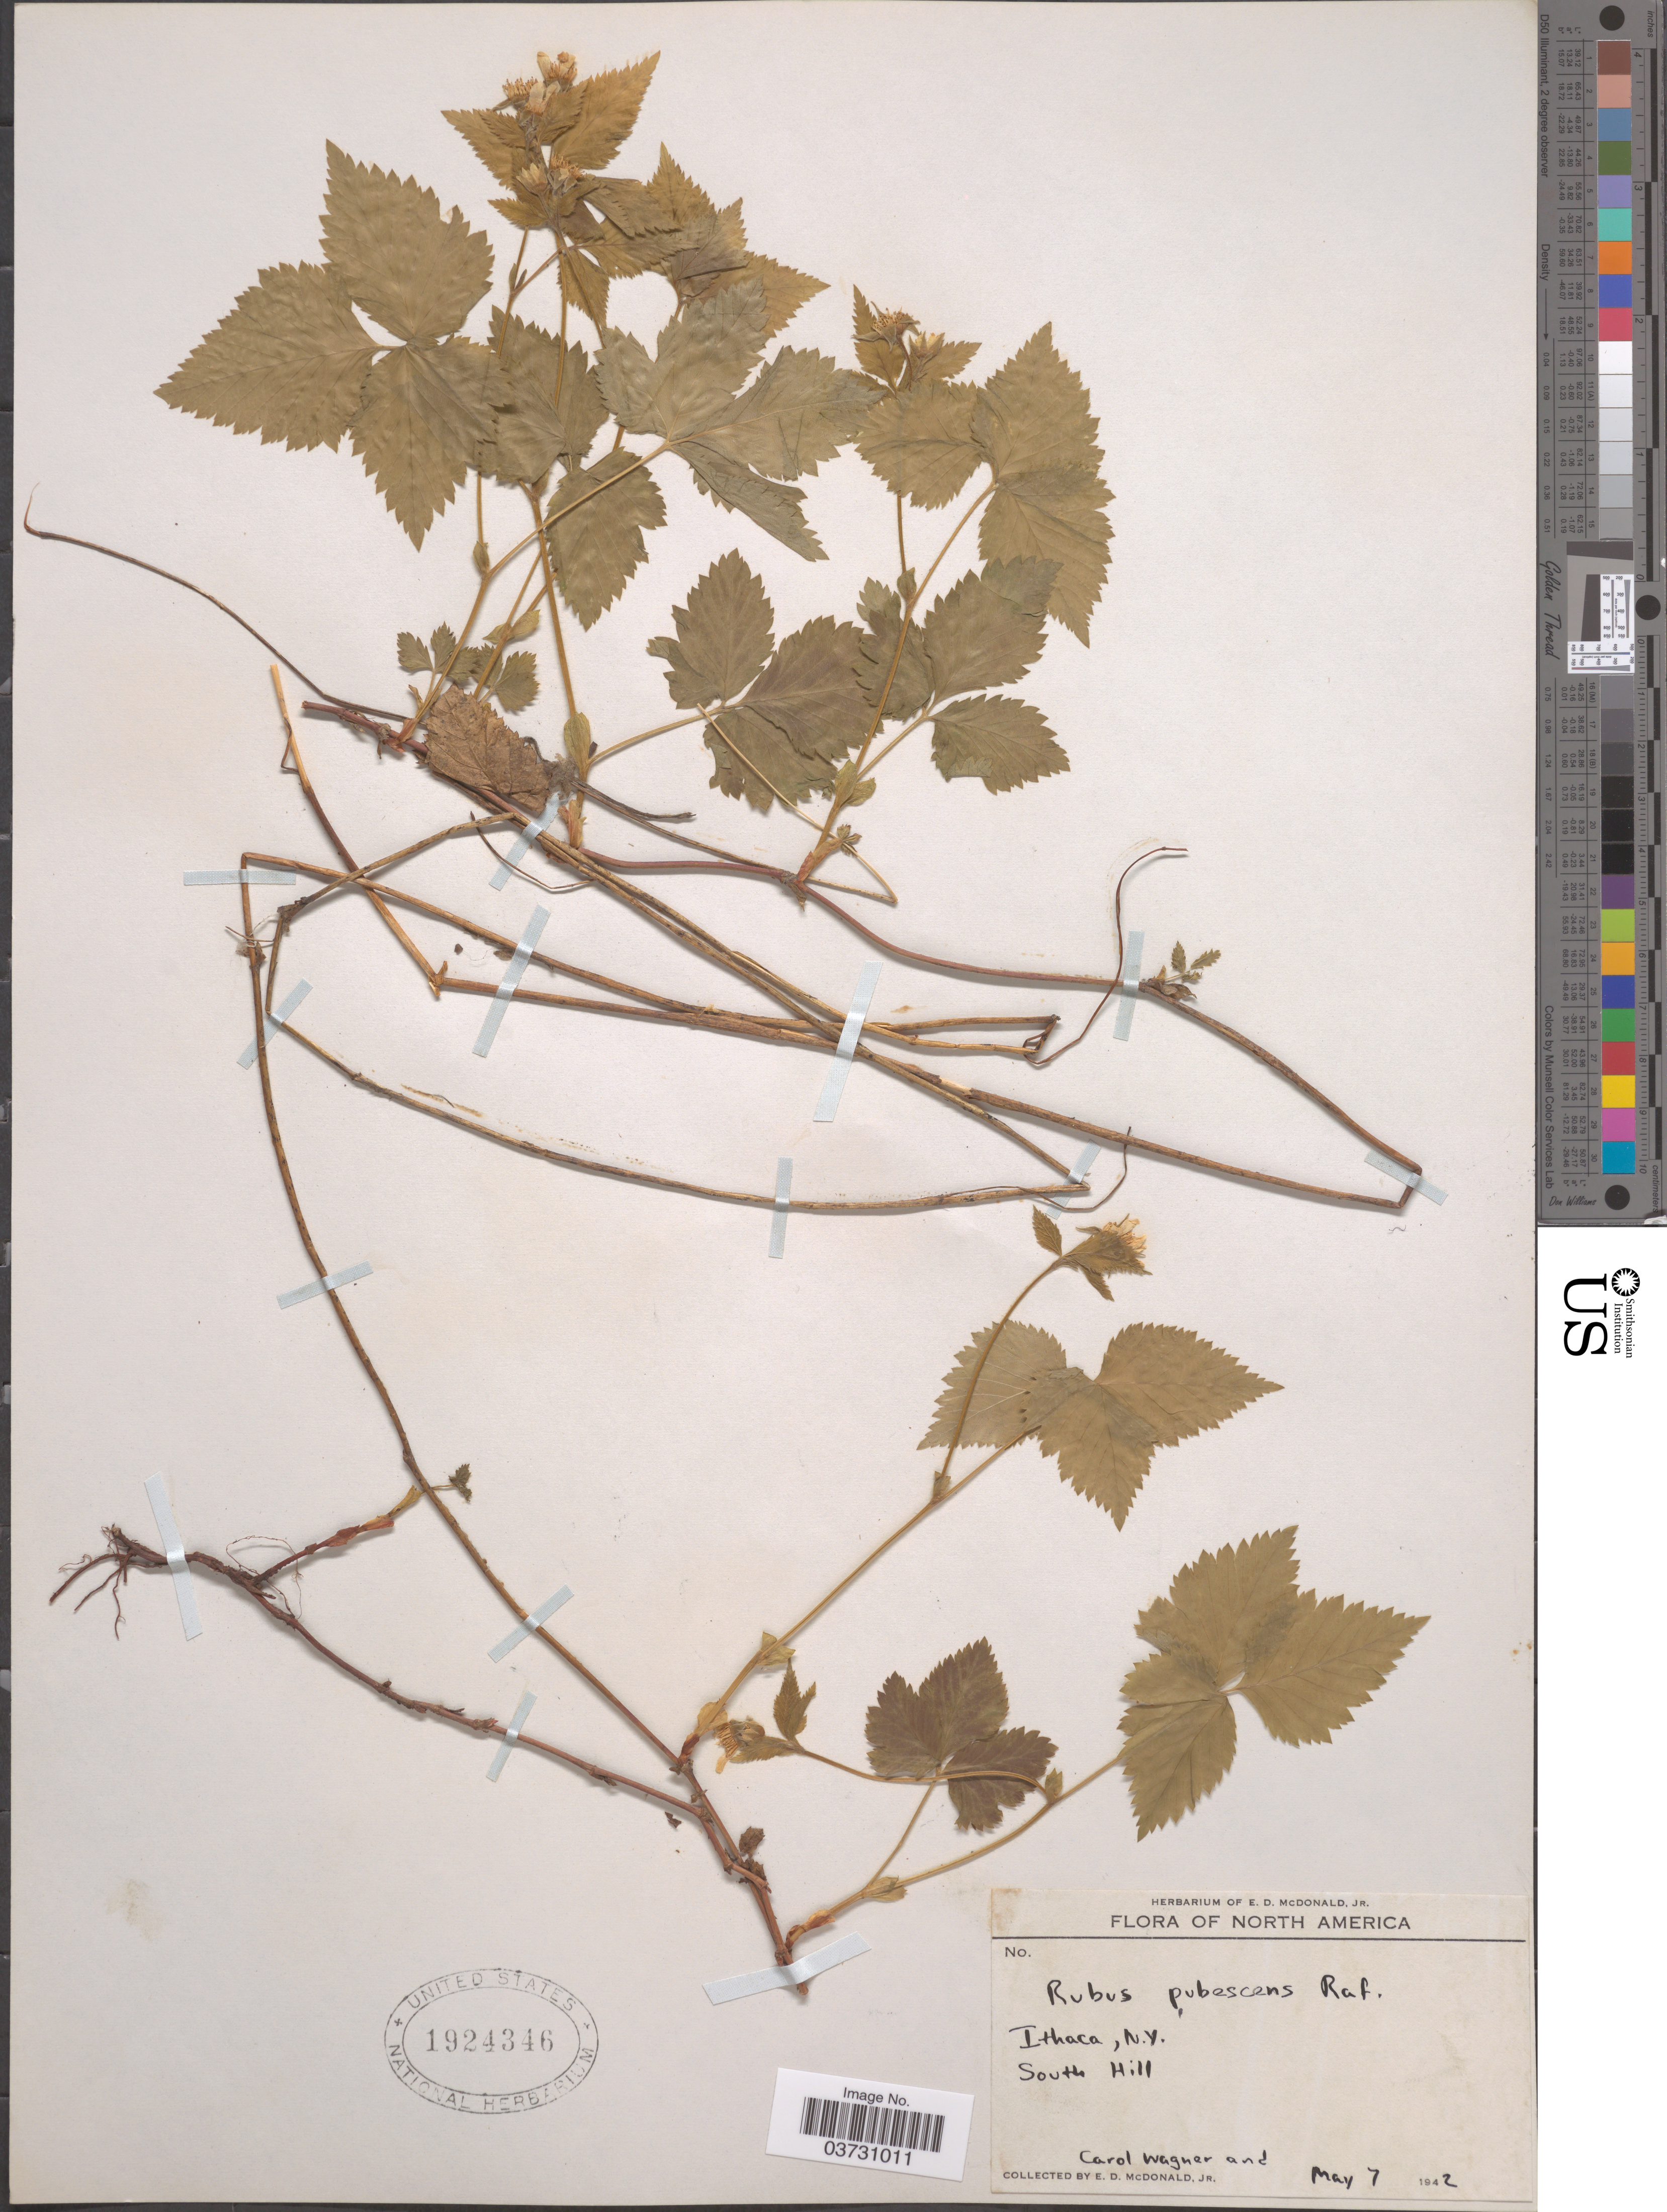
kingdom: Plantae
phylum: Tracheophyta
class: Magnoliopsida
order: Rosales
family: Rosaceae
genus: Rubus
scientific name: Rubus pubescens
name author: Raf.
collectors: E. D. McDonald Jr. & C. Wagner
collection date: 1942-05-07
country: United States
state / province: New York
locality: Ithaca. South Hill.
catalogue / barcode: US 1924346